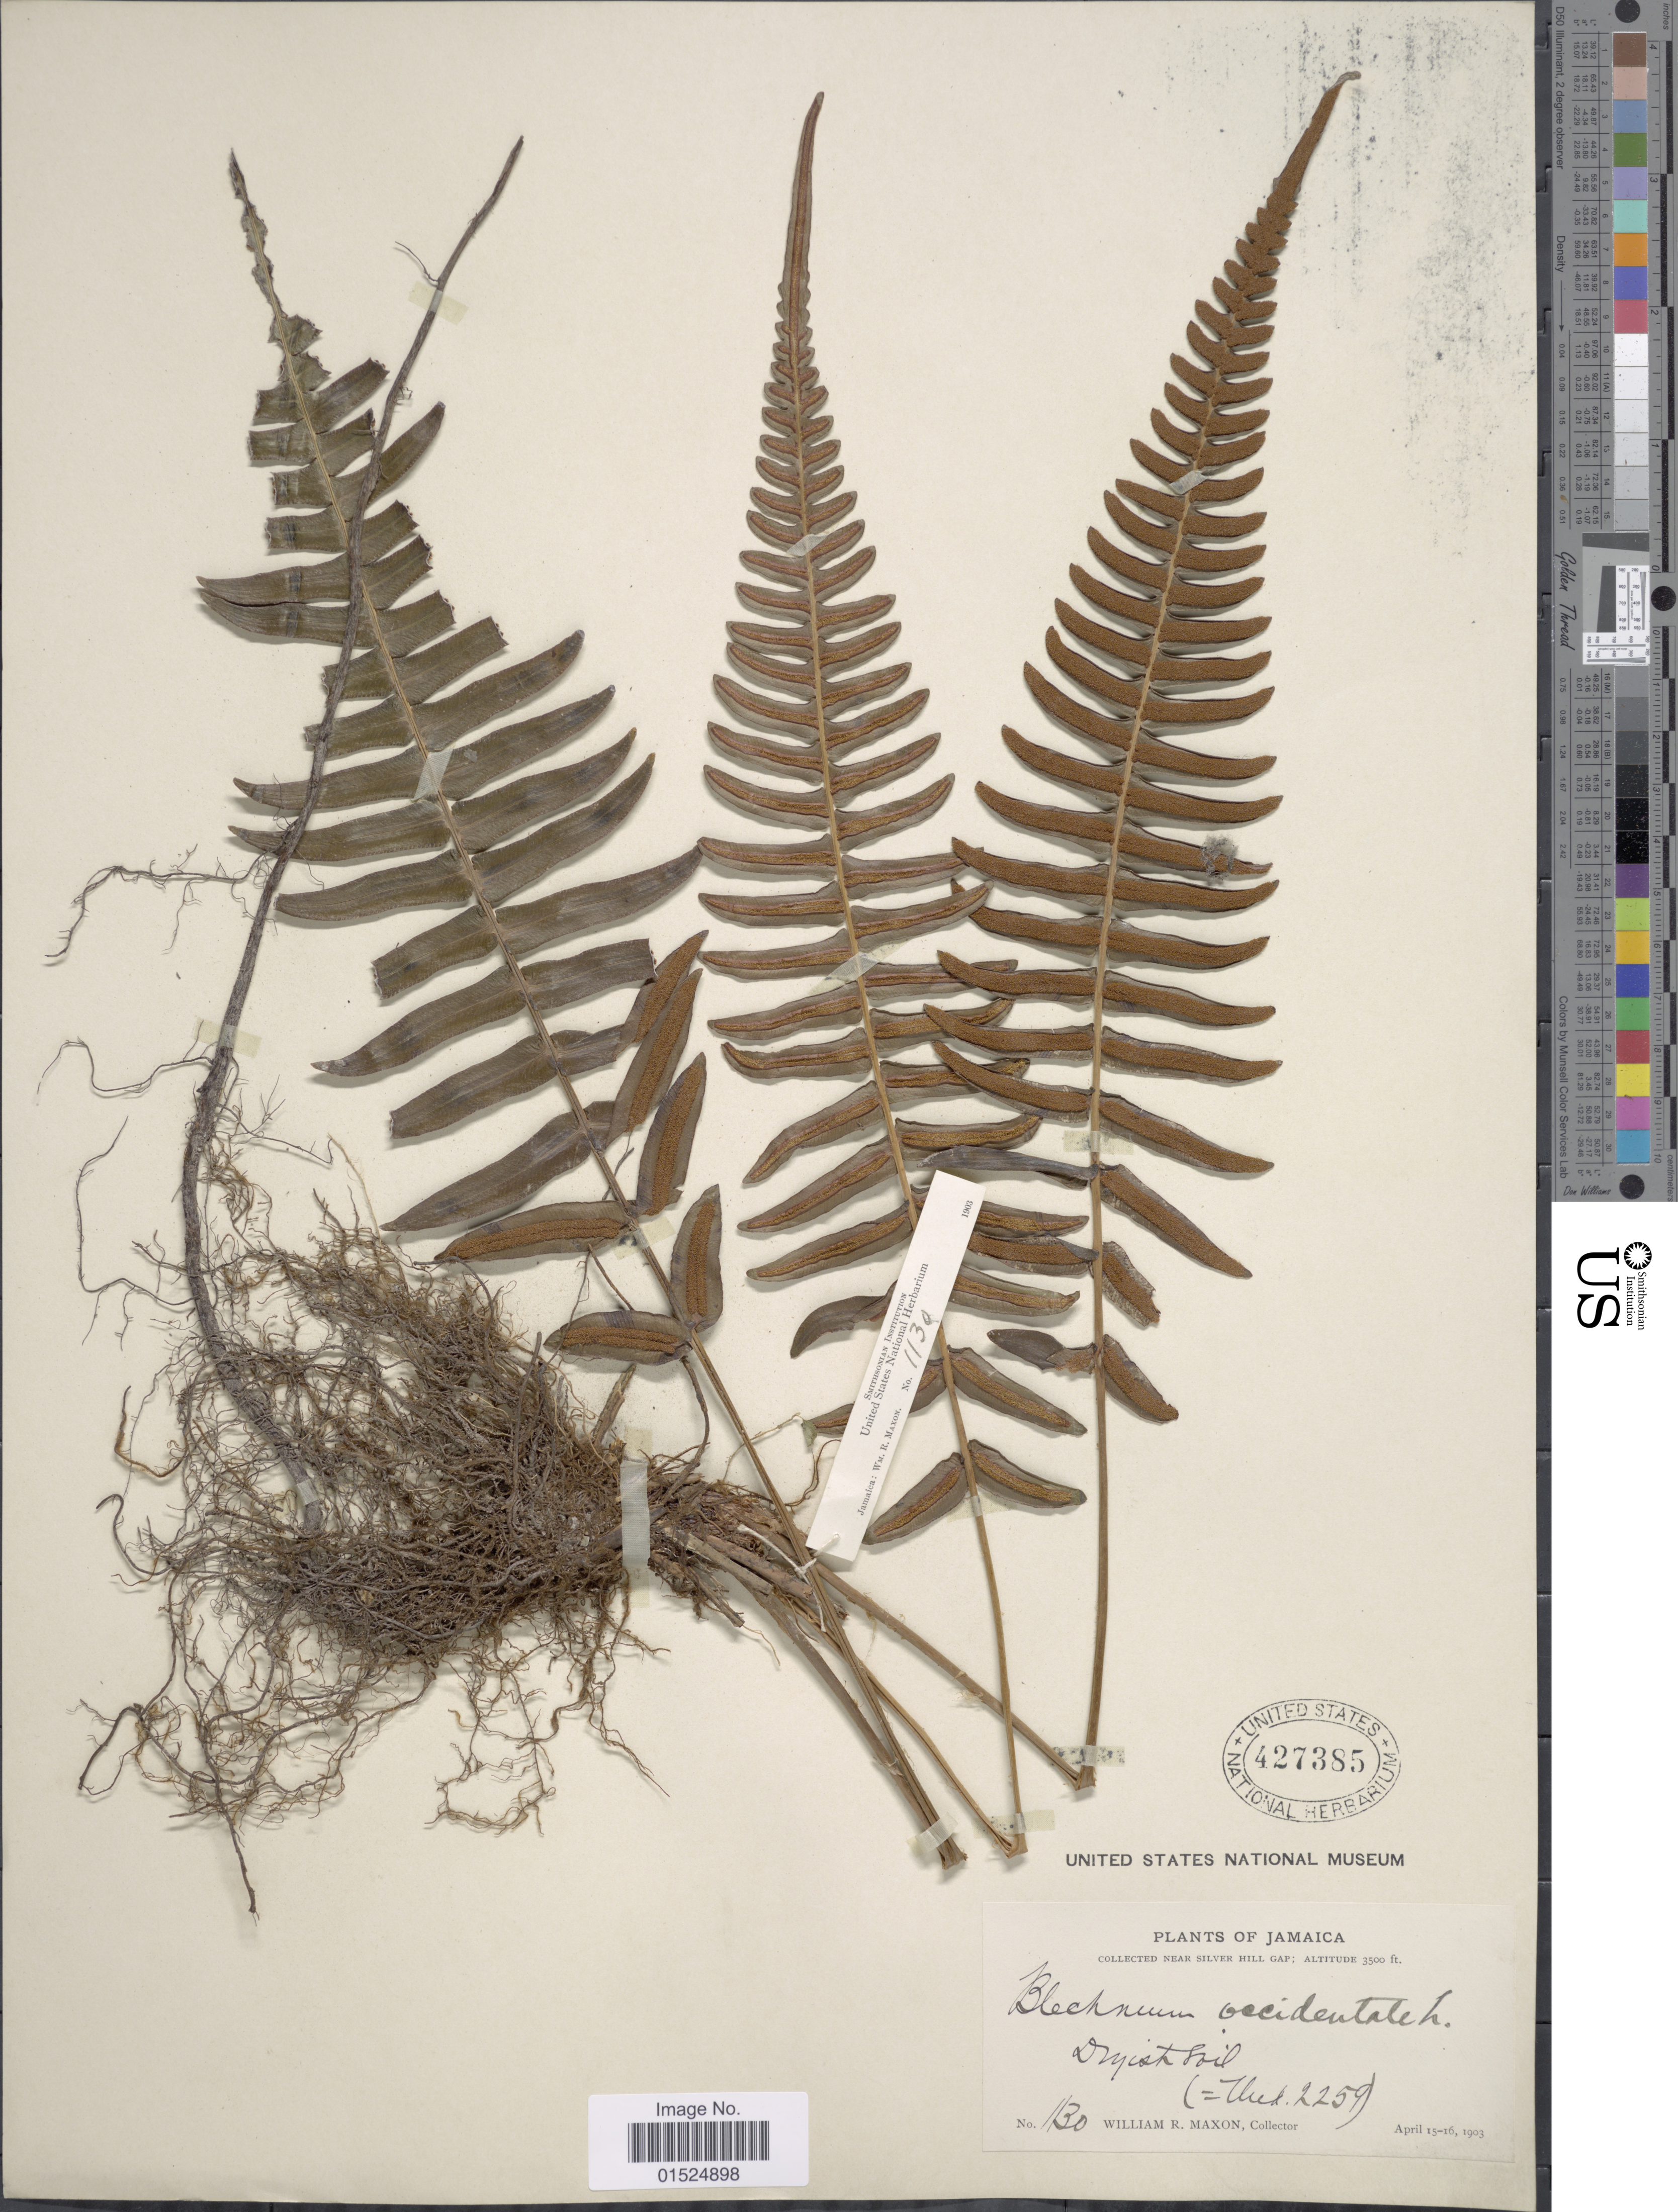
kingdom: Plantae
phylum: Tracheophyta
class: Polypodiopsida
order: Polypodiales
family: Blechnaceae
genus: Blechnum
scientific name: Blechnum occidentale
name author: L.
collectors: W. R. Maxon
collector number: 1130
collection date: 1903-04-15/1903-04-16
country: Jamaica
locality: Near Silver Hill Gap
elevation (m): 1067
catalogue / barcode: US 427385